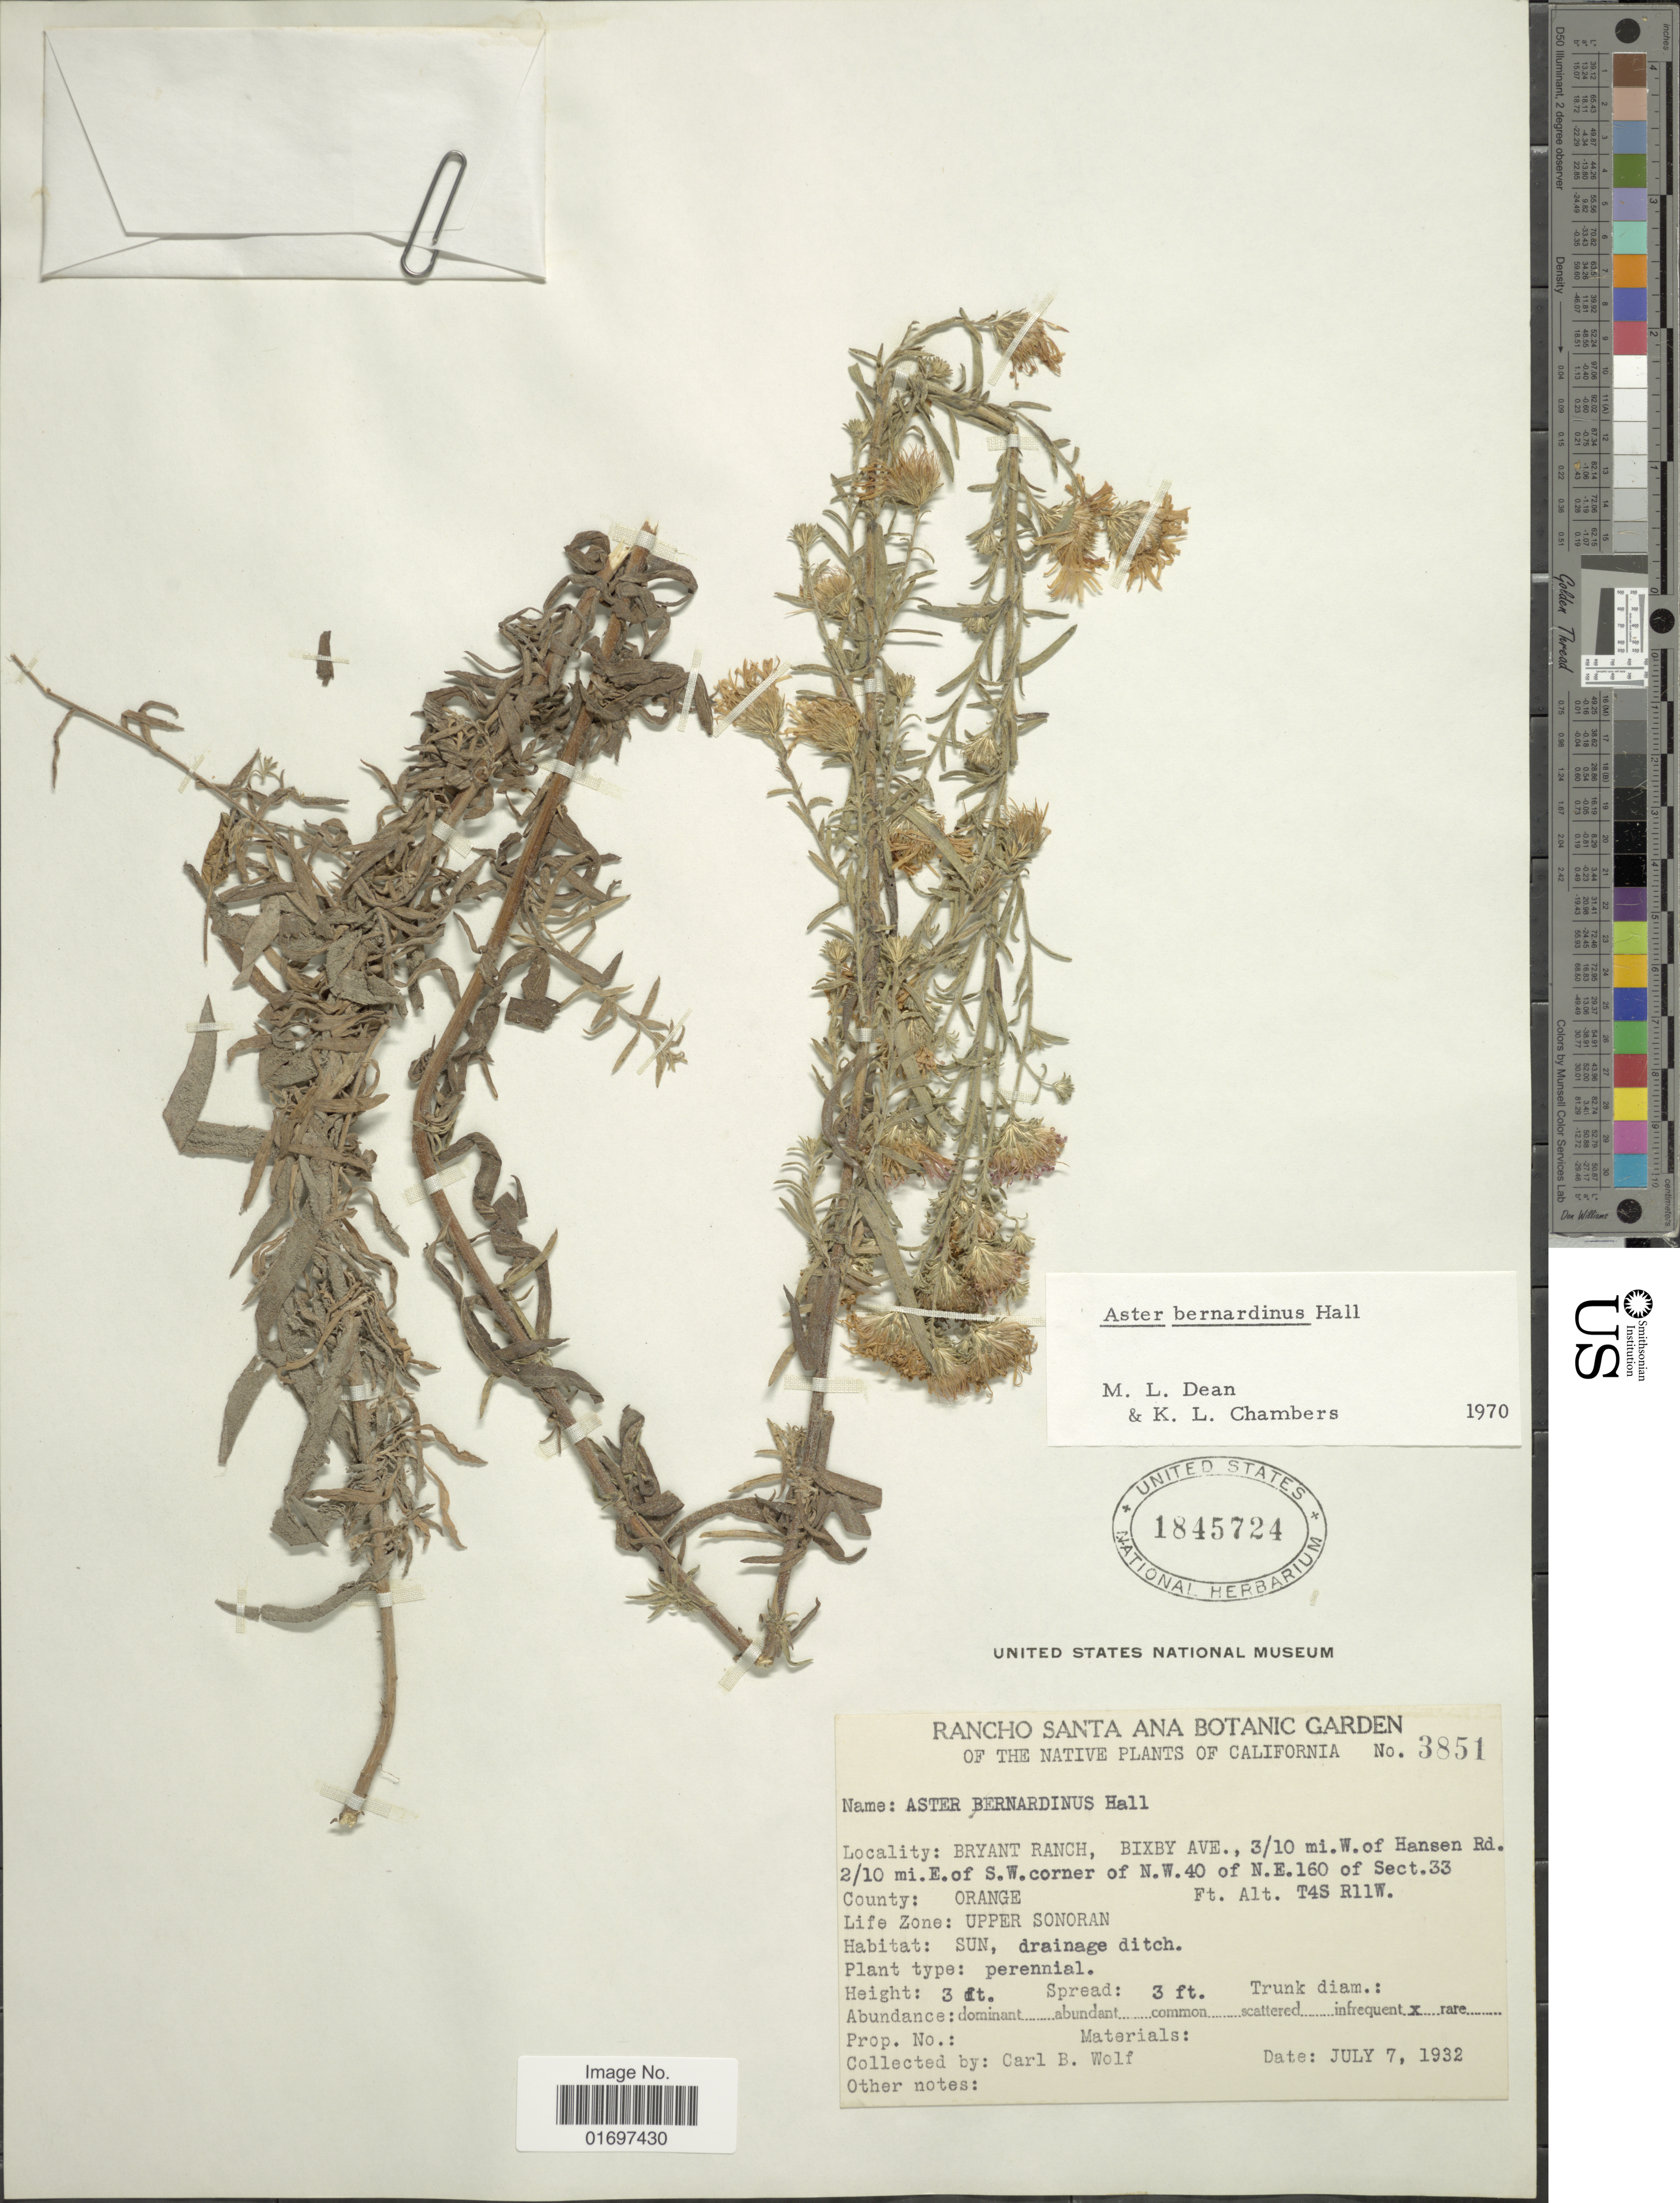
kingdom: Plantae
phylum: Tracheophyta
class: Magnoliopsida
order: Asterales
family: Asteraceae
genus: Symphyotrichum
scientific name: Symphyotrichum defoliatum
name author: (Parish) G.L. Nesom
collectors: C. B. Wolf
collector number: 3851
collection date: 1932-07-07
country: United States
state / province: California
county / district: Orange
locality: California. Bryant Ranch, Bixby Ave., 3/10 mi. W. of Hansen Rd. 2/10 mi. E. of S.W. corner of N.W. 40 of N.E. 160 of Sect. 33 T4S R11W. County: Orange. Upper Sonoran.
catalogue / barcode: US 1845724